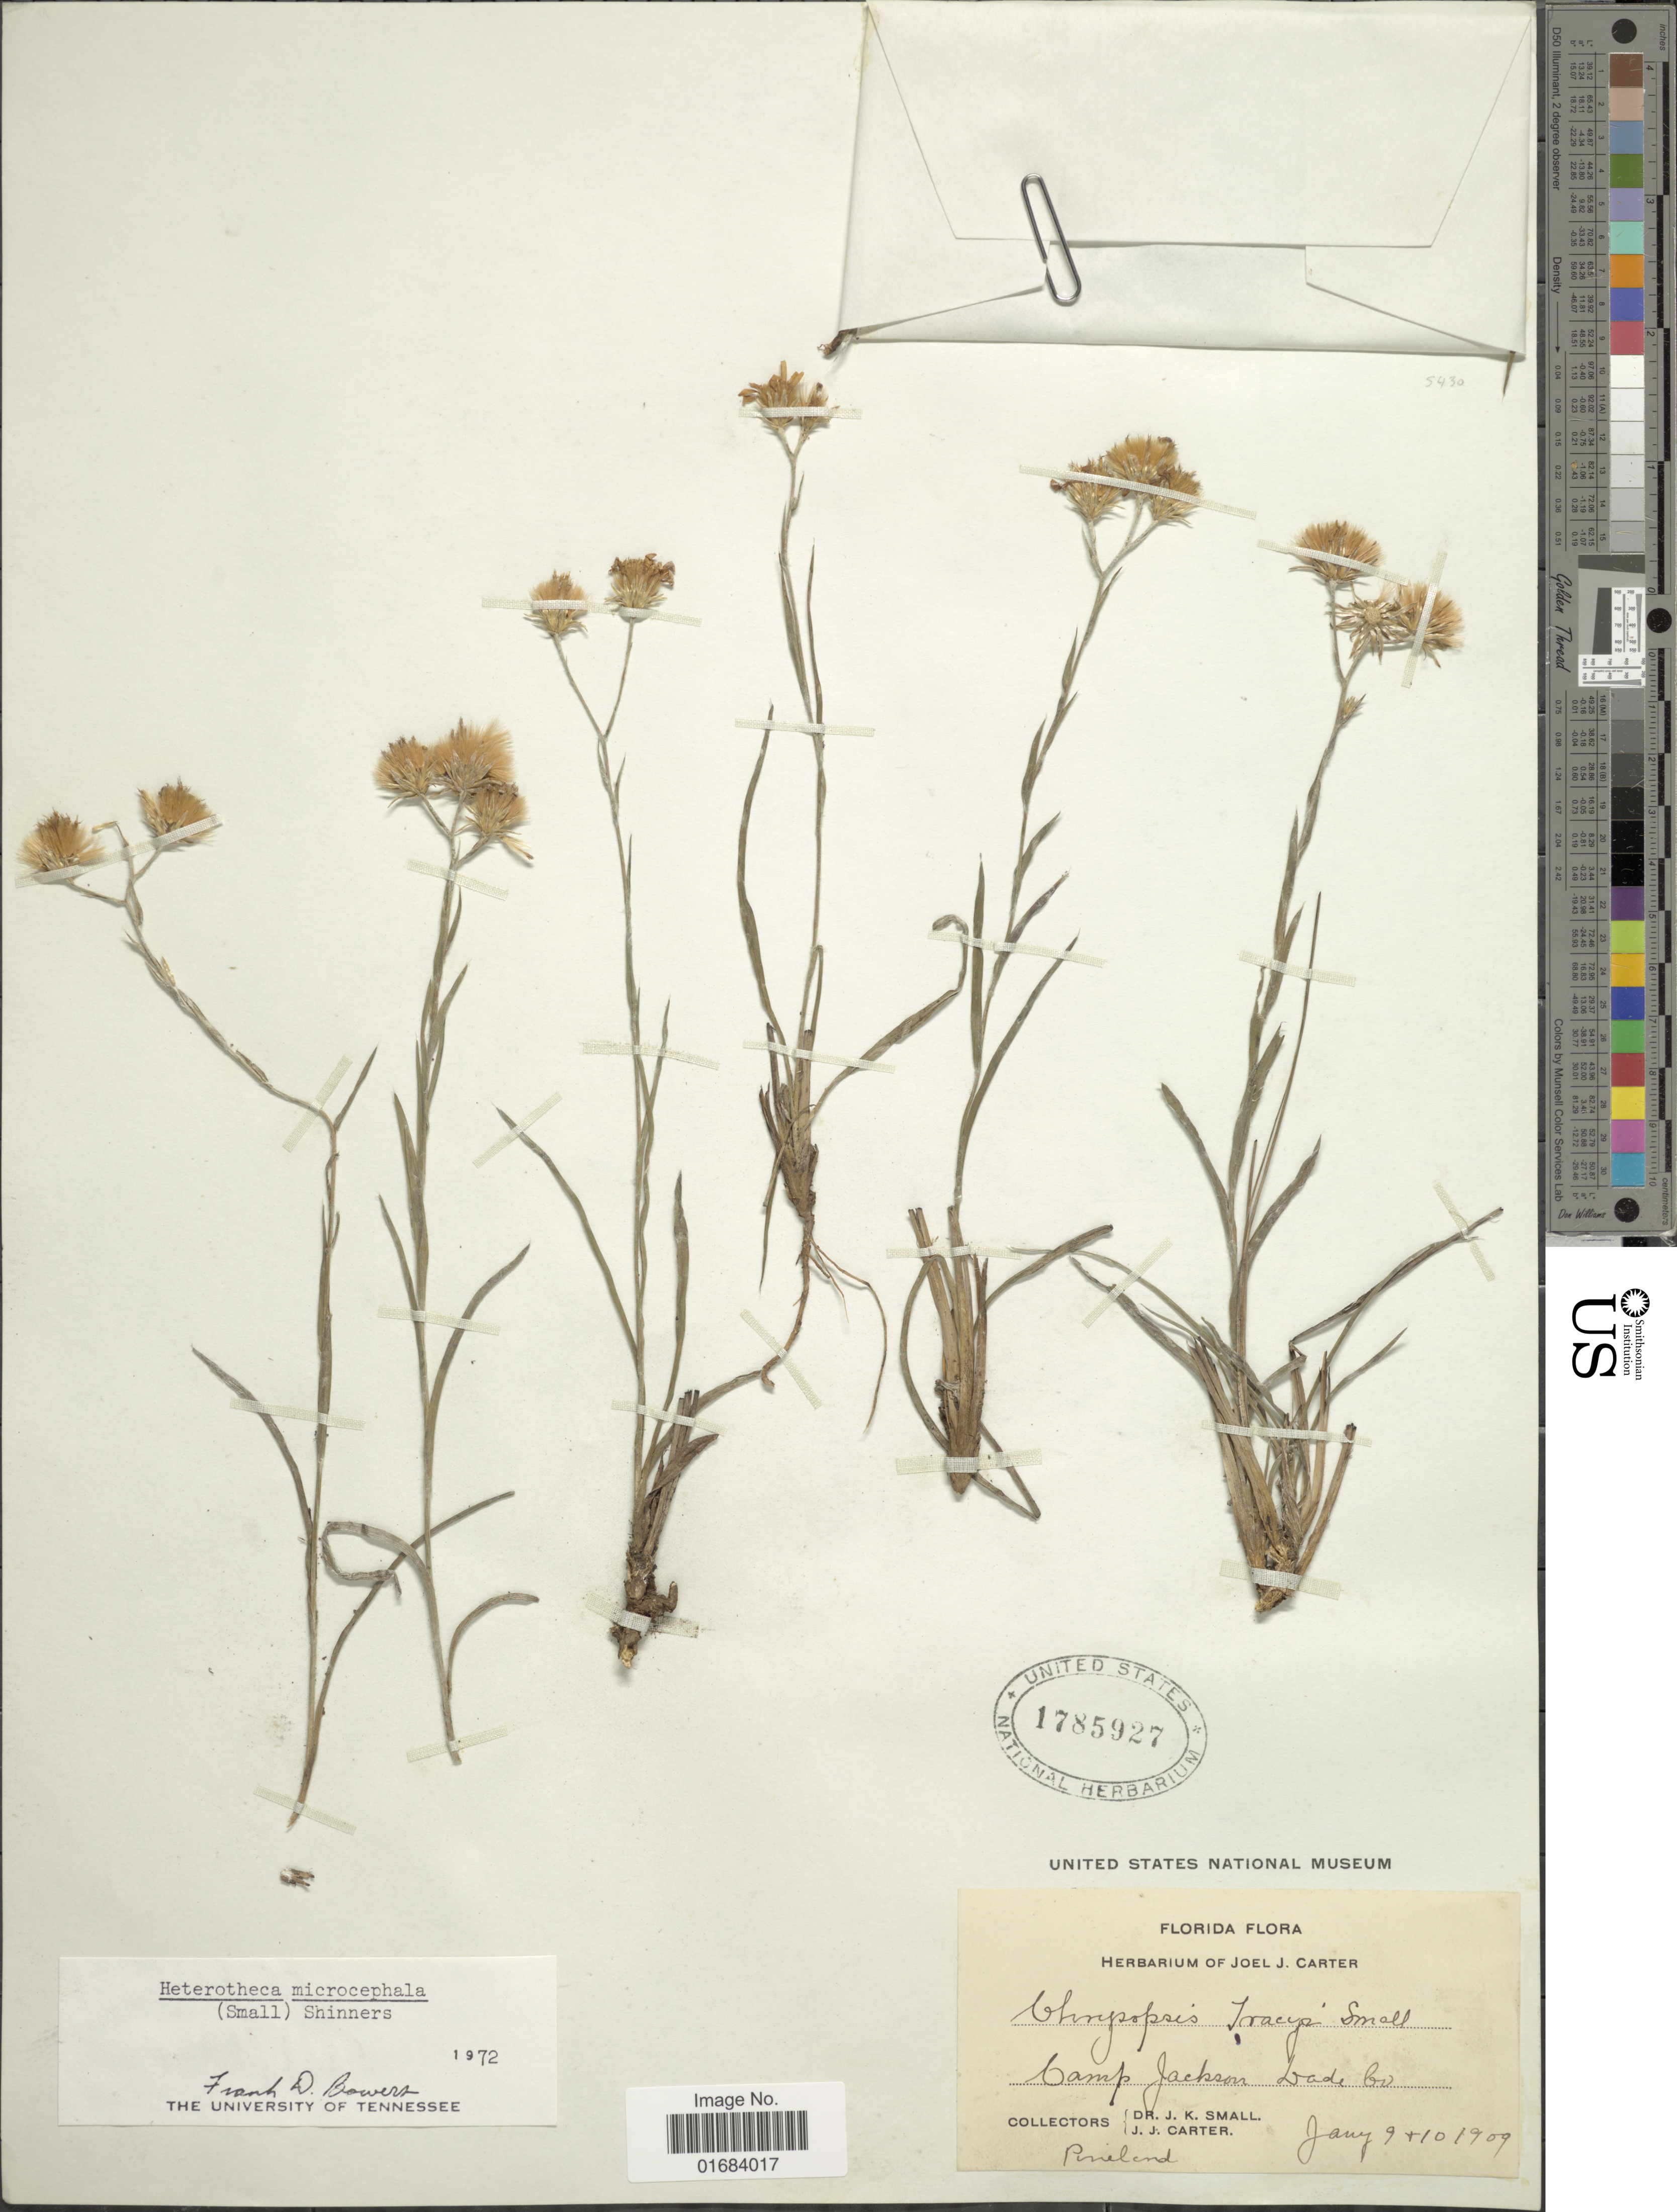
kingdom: Plantae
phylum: Tracheophyta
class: Magnoliopsida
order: Asterales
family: Asteraceae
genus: Pityopsis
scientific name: Pityopsis microcephala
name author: Small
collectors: J. K. Small & J. Carter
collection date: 1909-01-09/1909-01-10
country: United States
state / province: Florida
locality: Camp Jackson, Dade Co.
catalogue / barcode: US 1785927